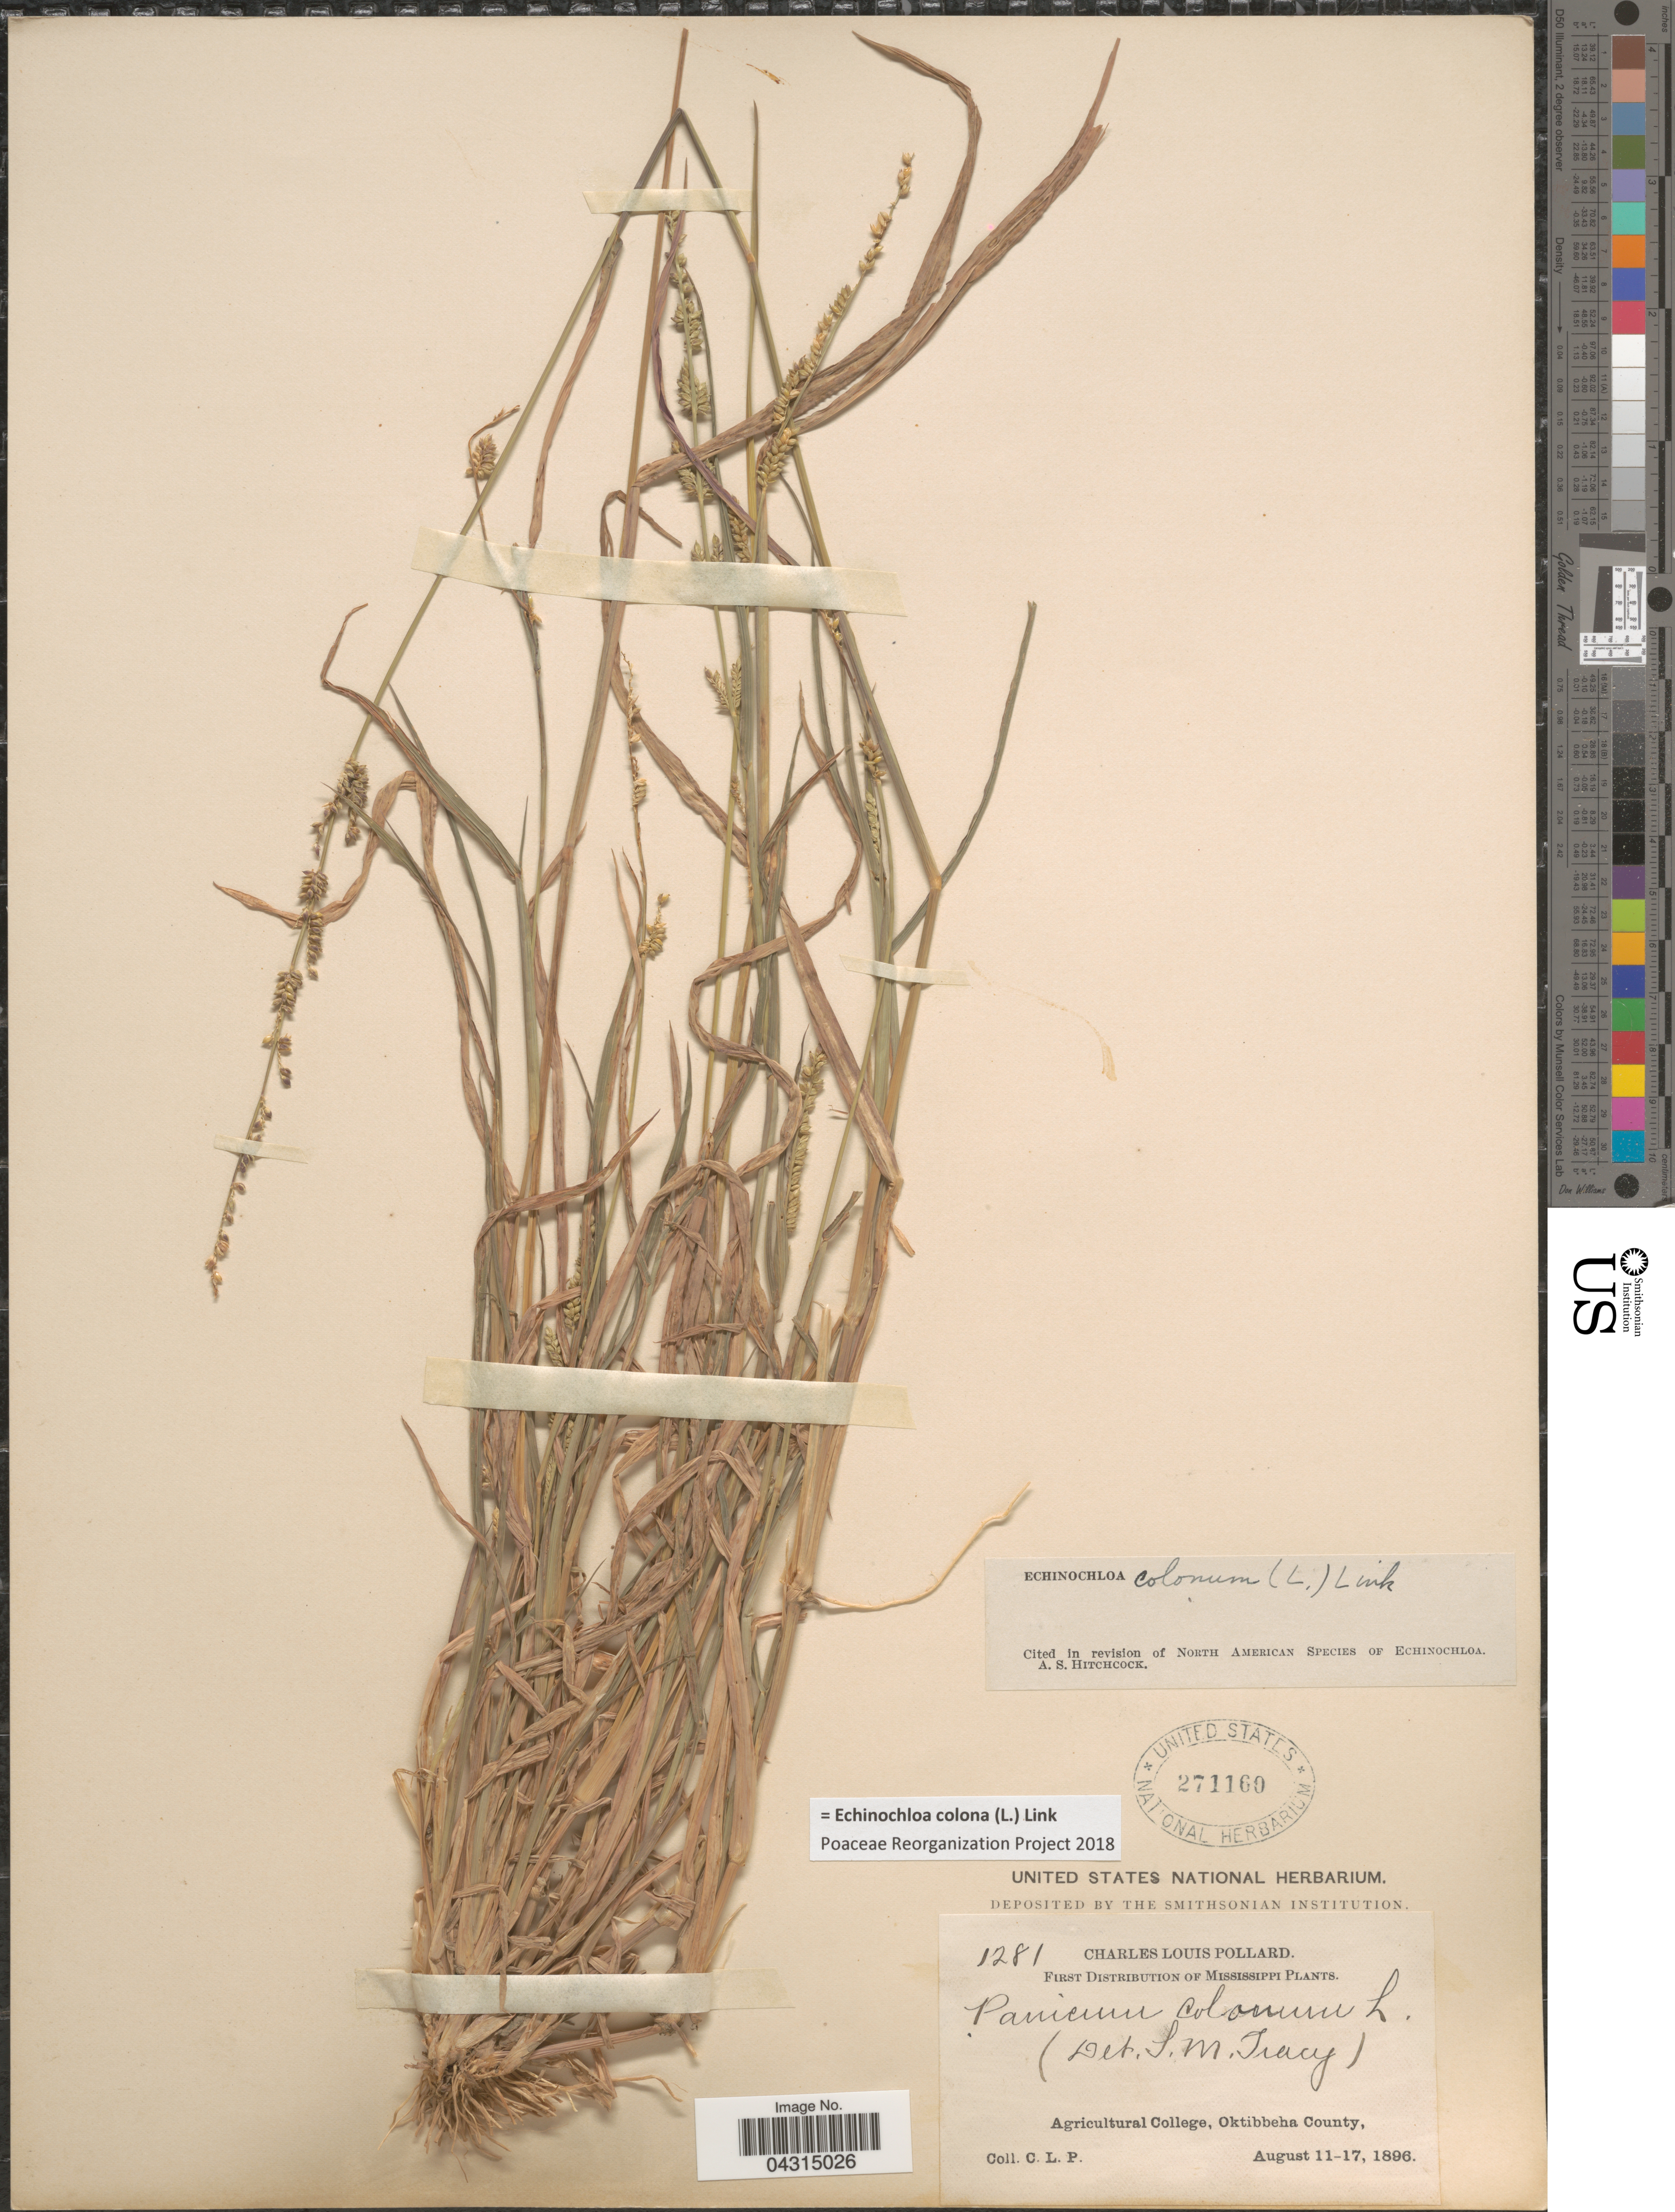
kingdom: Plantae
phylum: Tracheophyta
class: Liliopsida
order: Poales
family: Poaceae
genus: Echinochloa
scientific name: Echinochloa colona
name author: (L.) Link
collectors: C. L. Pollard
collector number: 1281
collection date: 1896-08-11/1896-08-17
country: United States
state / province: Mississippi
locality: Agricultural College, Oktibbeha County.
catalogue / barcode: US 271160